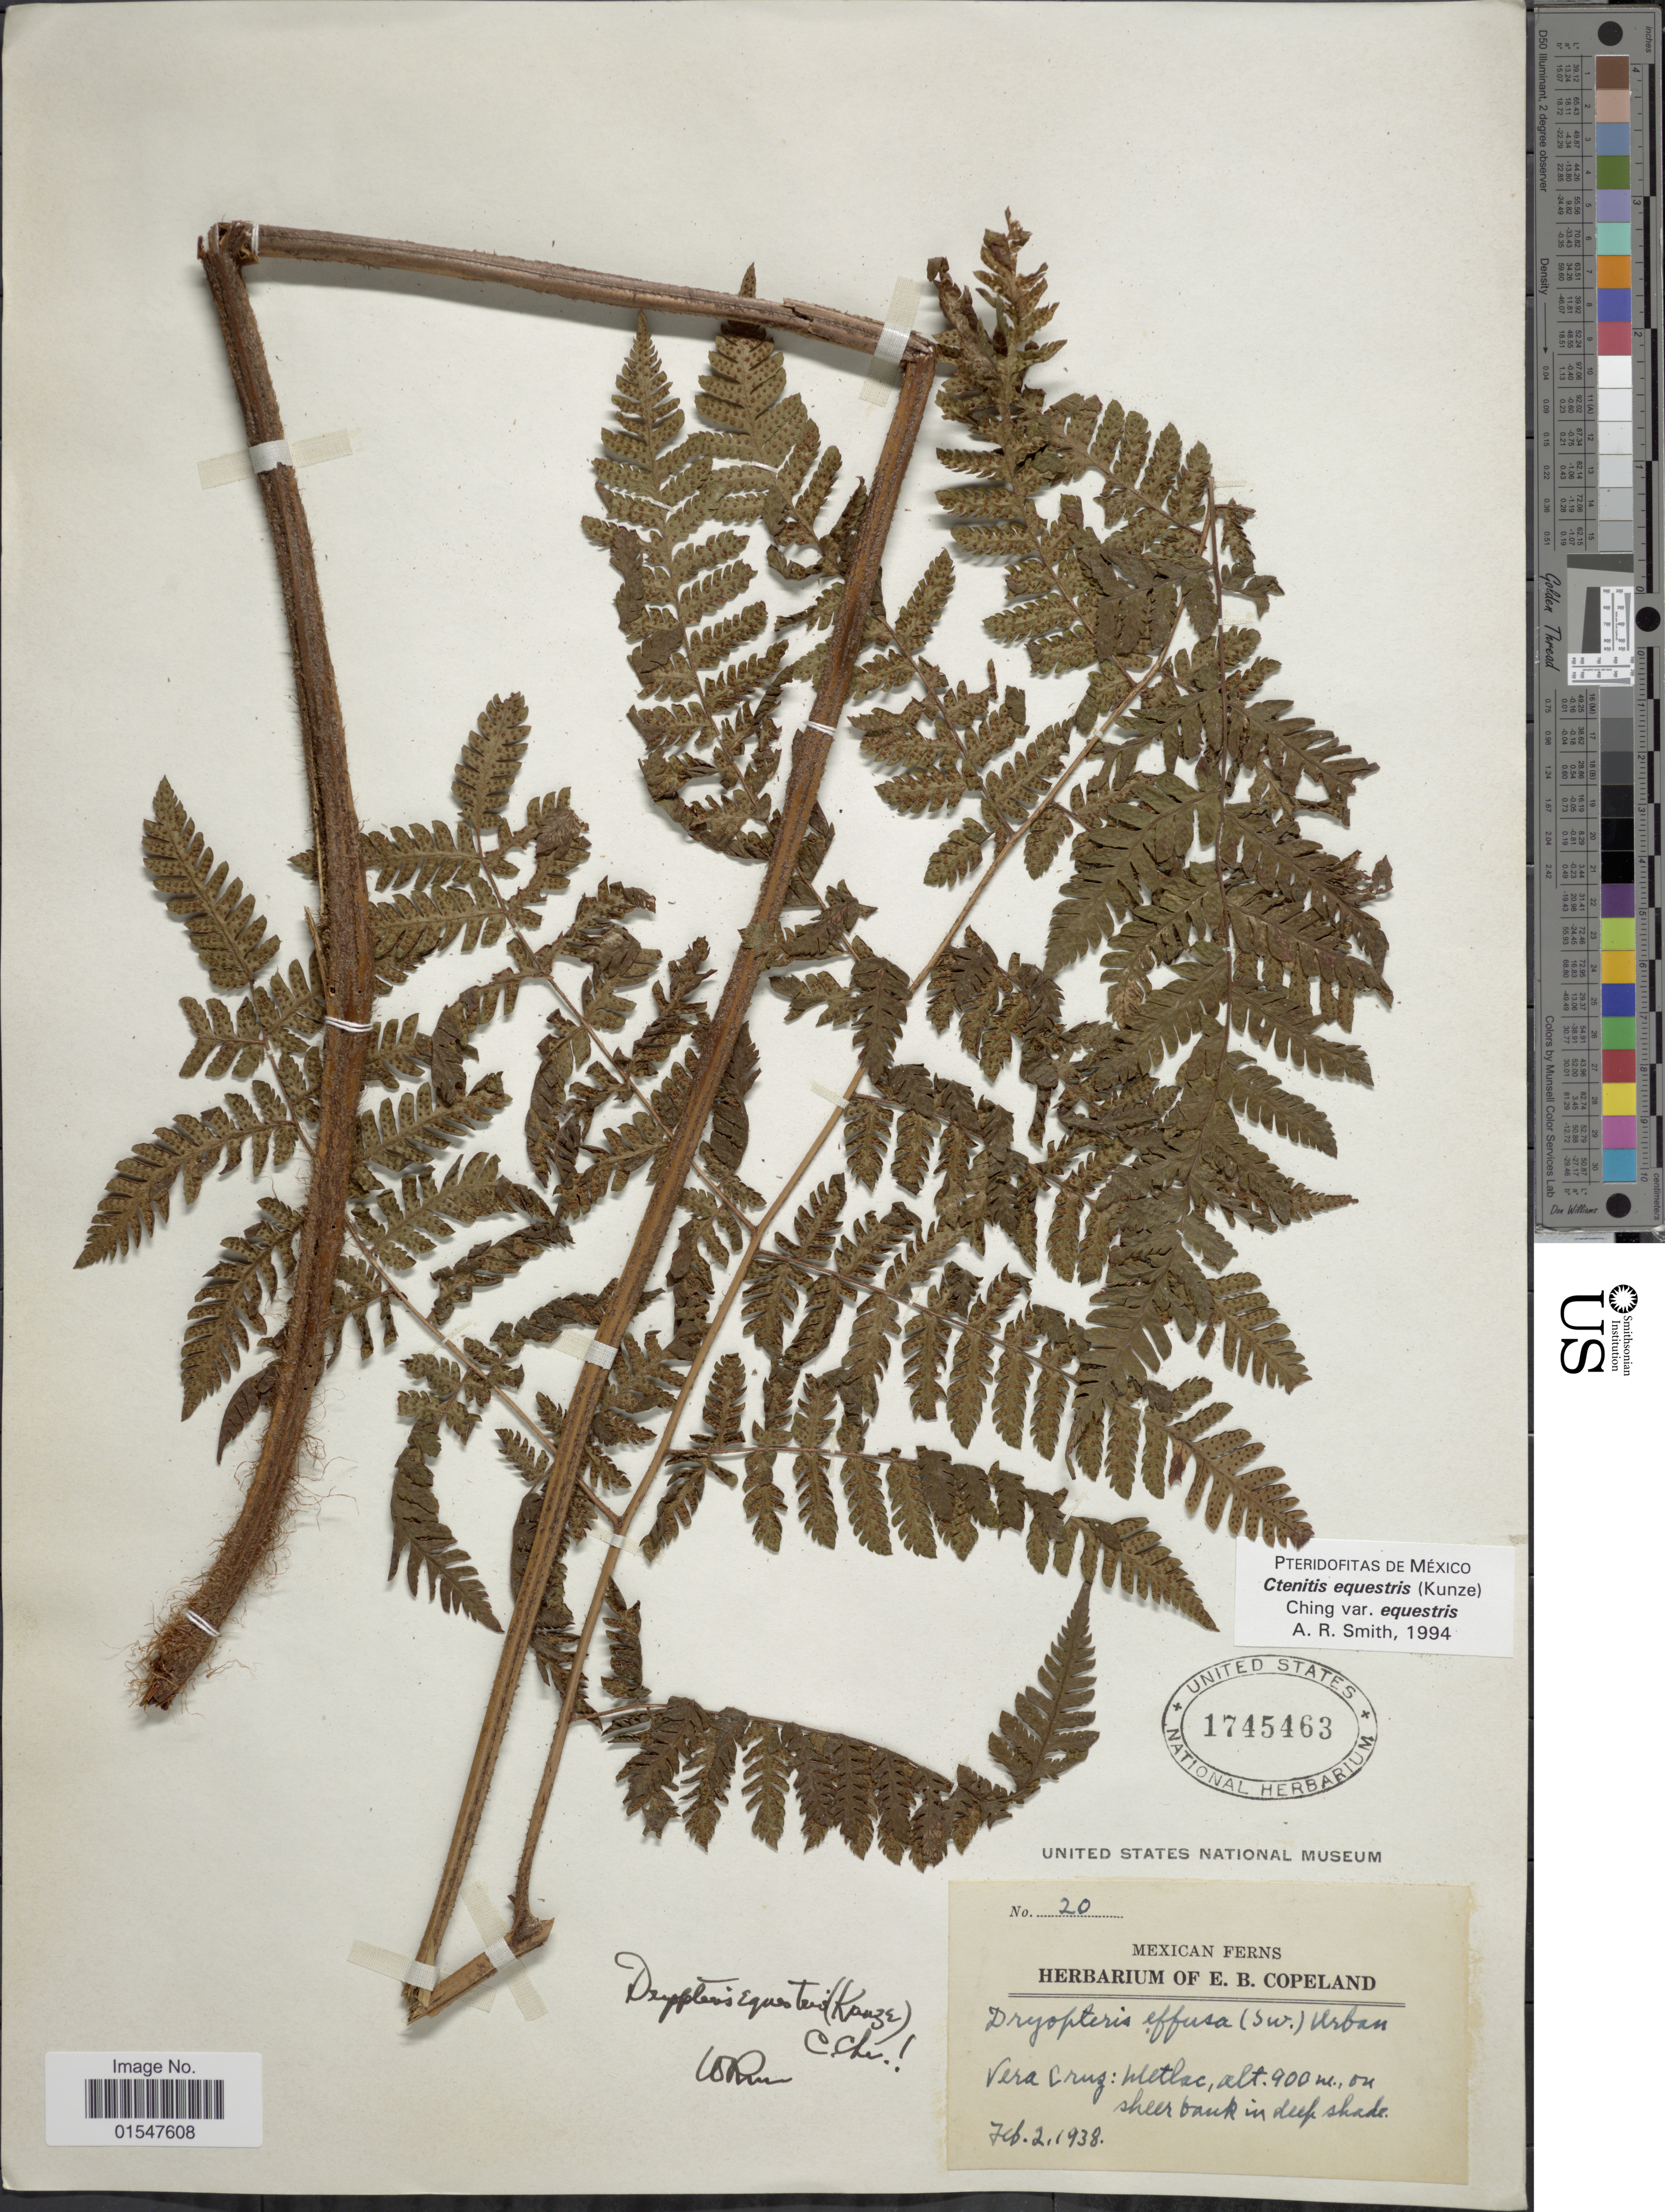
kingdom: Plantae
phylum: Tracheophyta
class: Polypodiopsida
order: Polypodiales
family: Dryopteridaceae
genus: Ctenitis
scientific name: Ctenitis equestris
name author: (Kunze) Ching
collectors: ex herb. E. B. Copeland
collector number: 20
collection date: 1938-02-02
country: Mexico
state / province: Veracruz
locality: Vera Cruz: Metlac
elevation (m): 900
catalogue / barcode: US 1745463